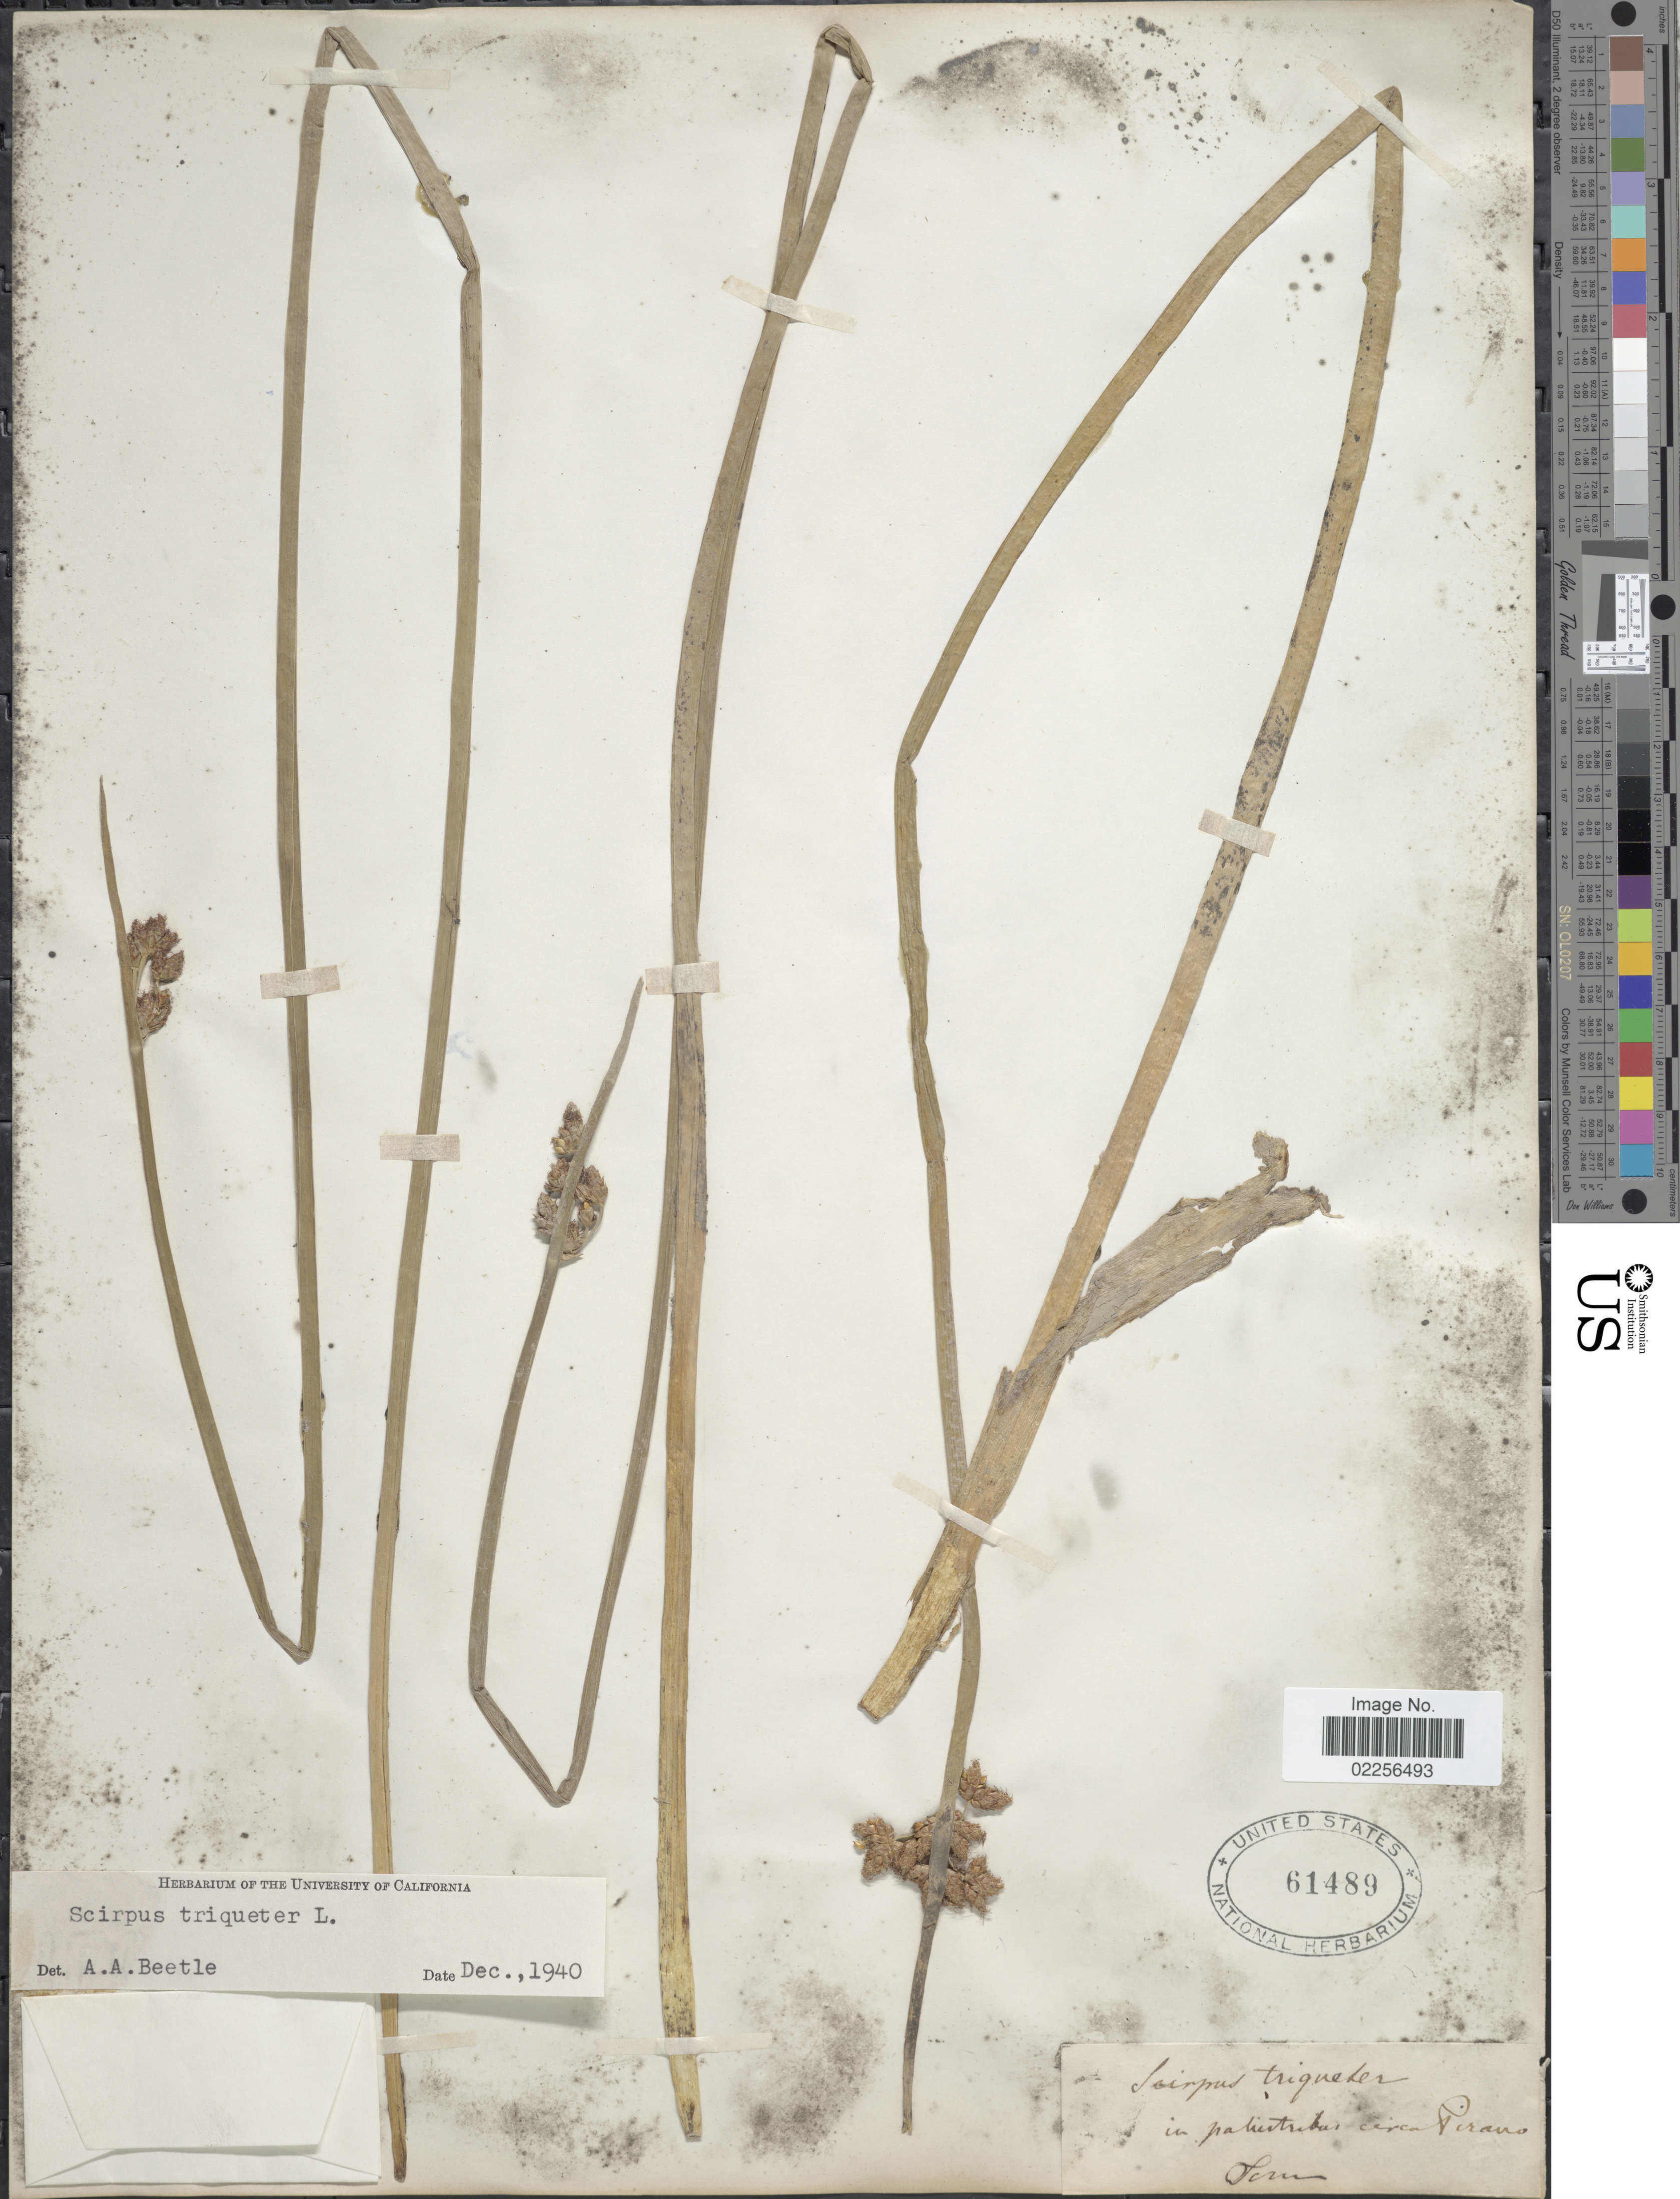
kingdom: Plantae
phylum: Tracheophyta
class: Liliopsida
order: Poales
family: Cyperaceae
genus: Schoenoplectus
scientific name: Schoenoplectus triqueter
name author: (L.) Palla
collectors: Sern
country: Slovenia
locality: Circa Pirano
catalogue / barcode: US 61489